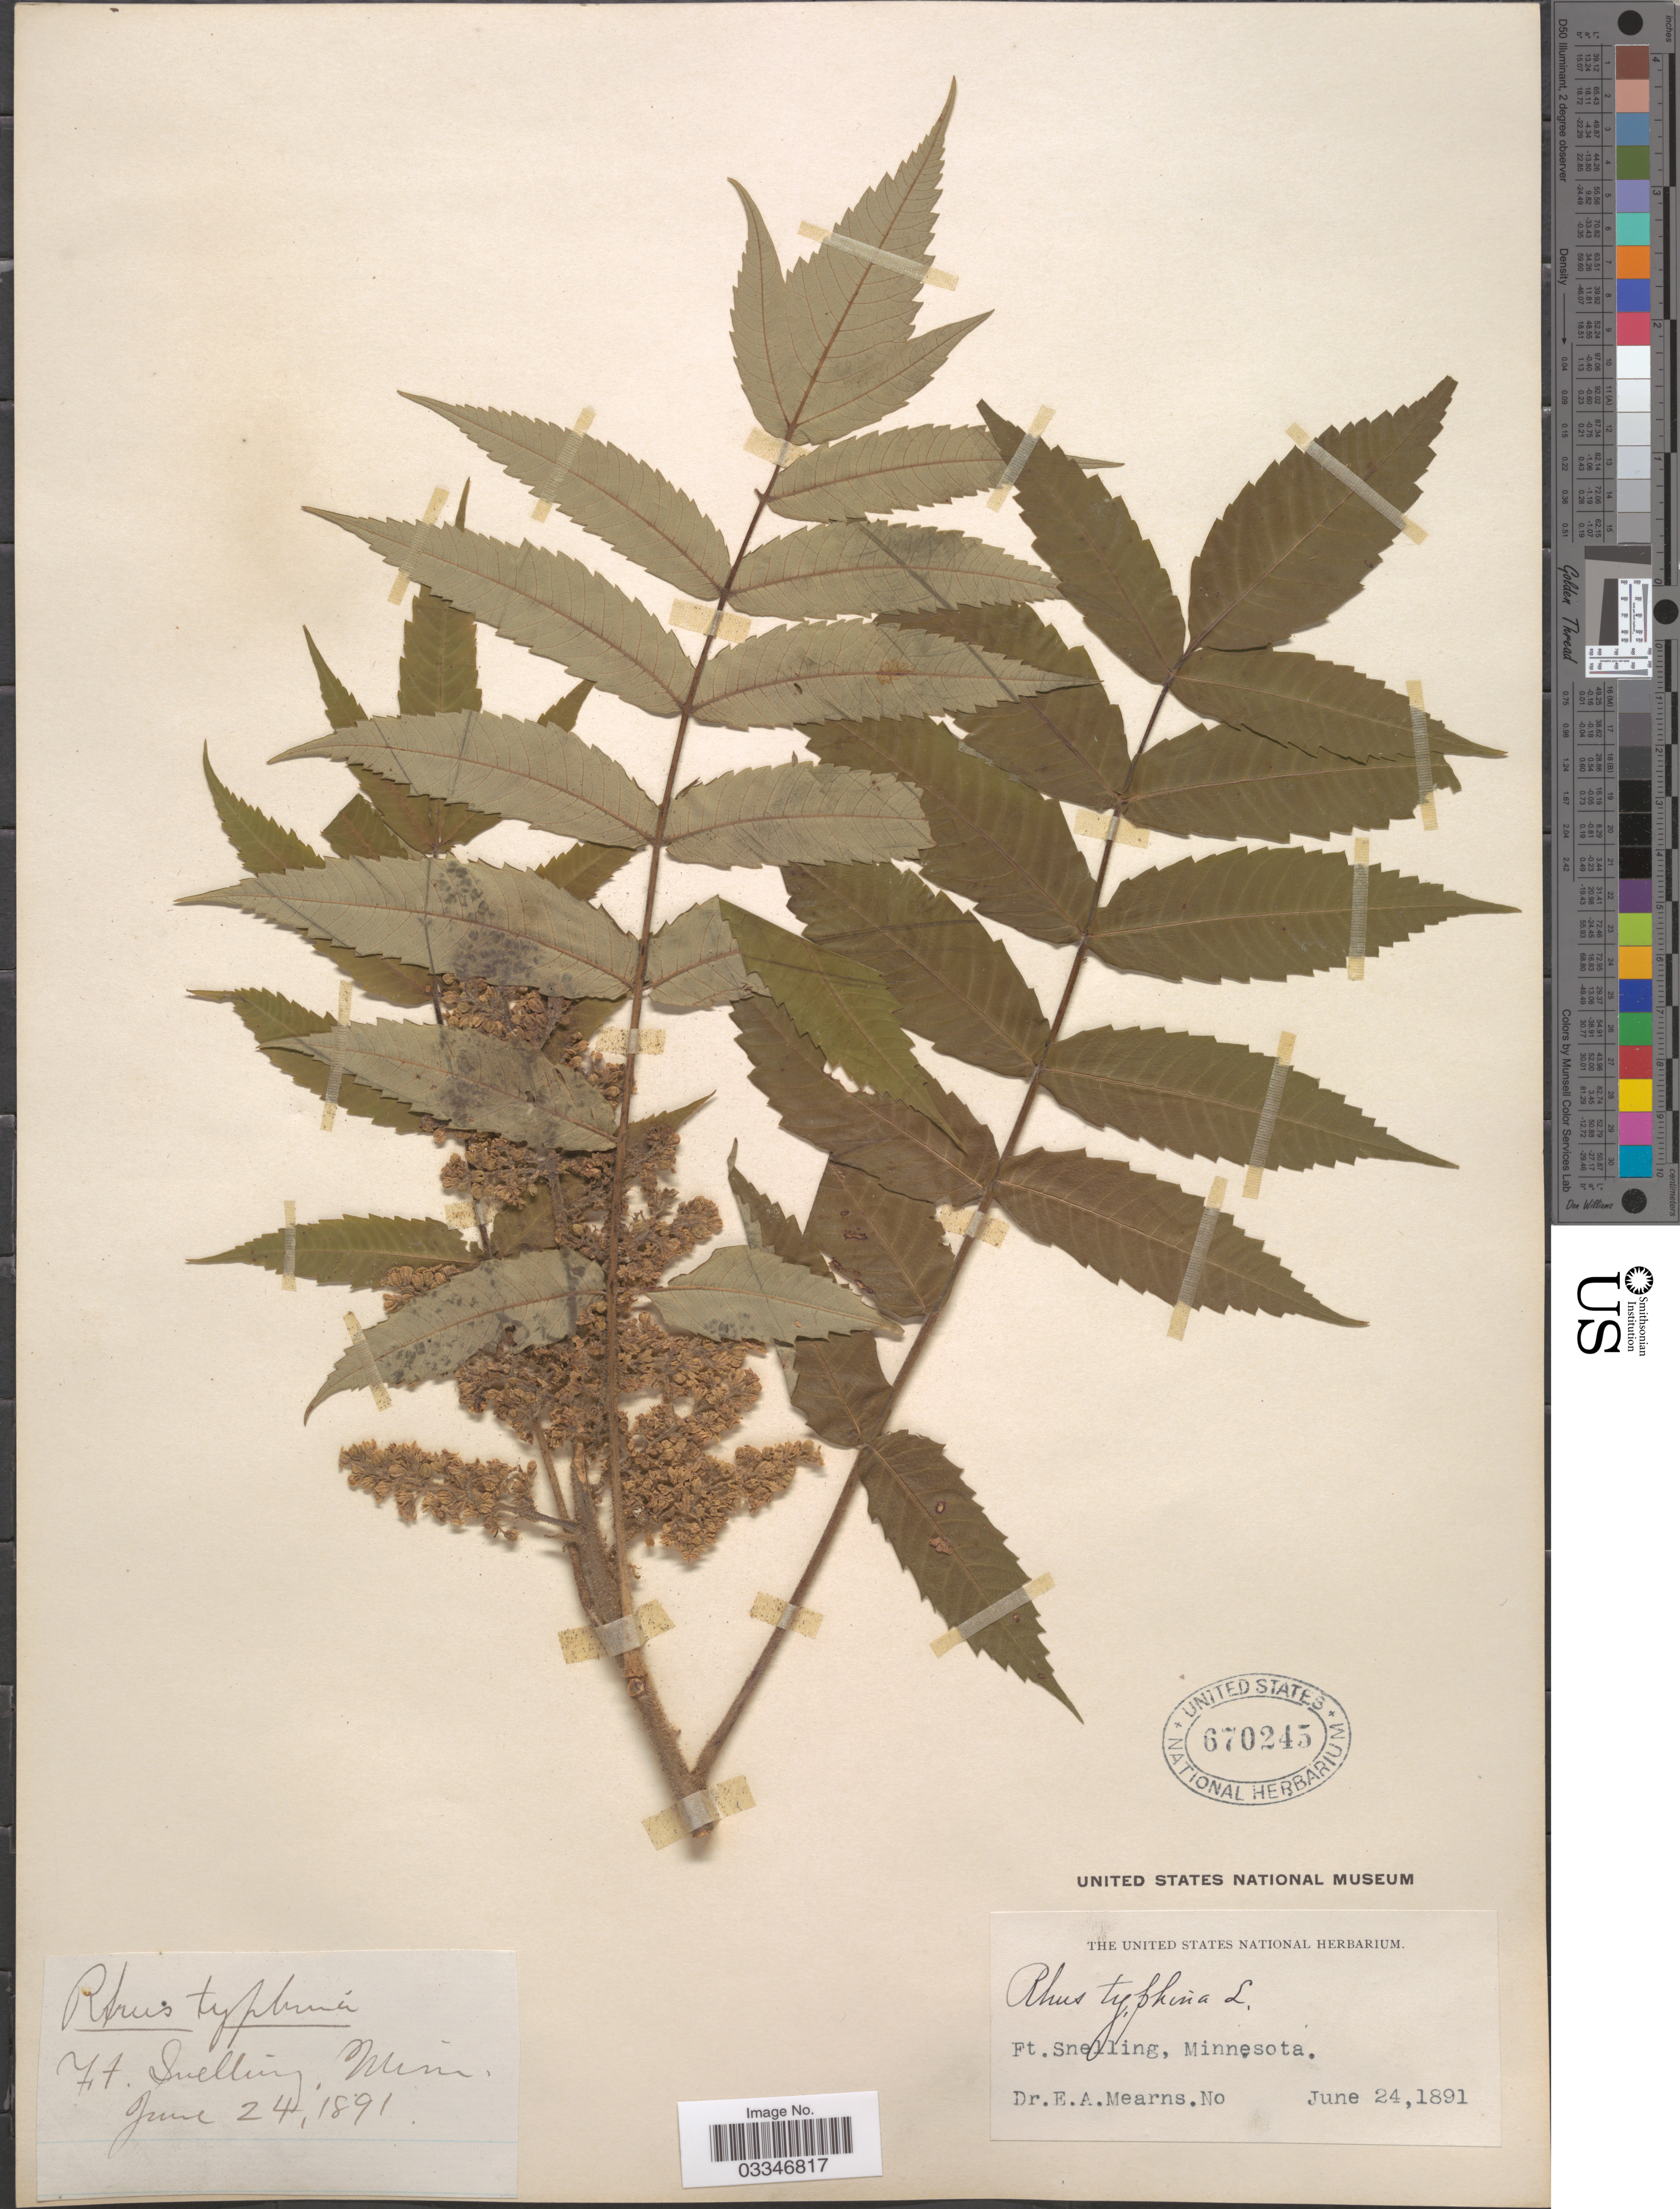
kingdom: Plantae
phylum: Tracheophyta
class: Magnoliopsida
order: Sapindales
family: Anacardiaceae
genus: Rhus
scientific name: Rhus typhina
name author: L.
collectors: E. A. Mearns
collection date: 1891-06-24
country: United States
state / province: Minnesota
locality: Ft. Snelling.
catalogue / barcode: US 670245